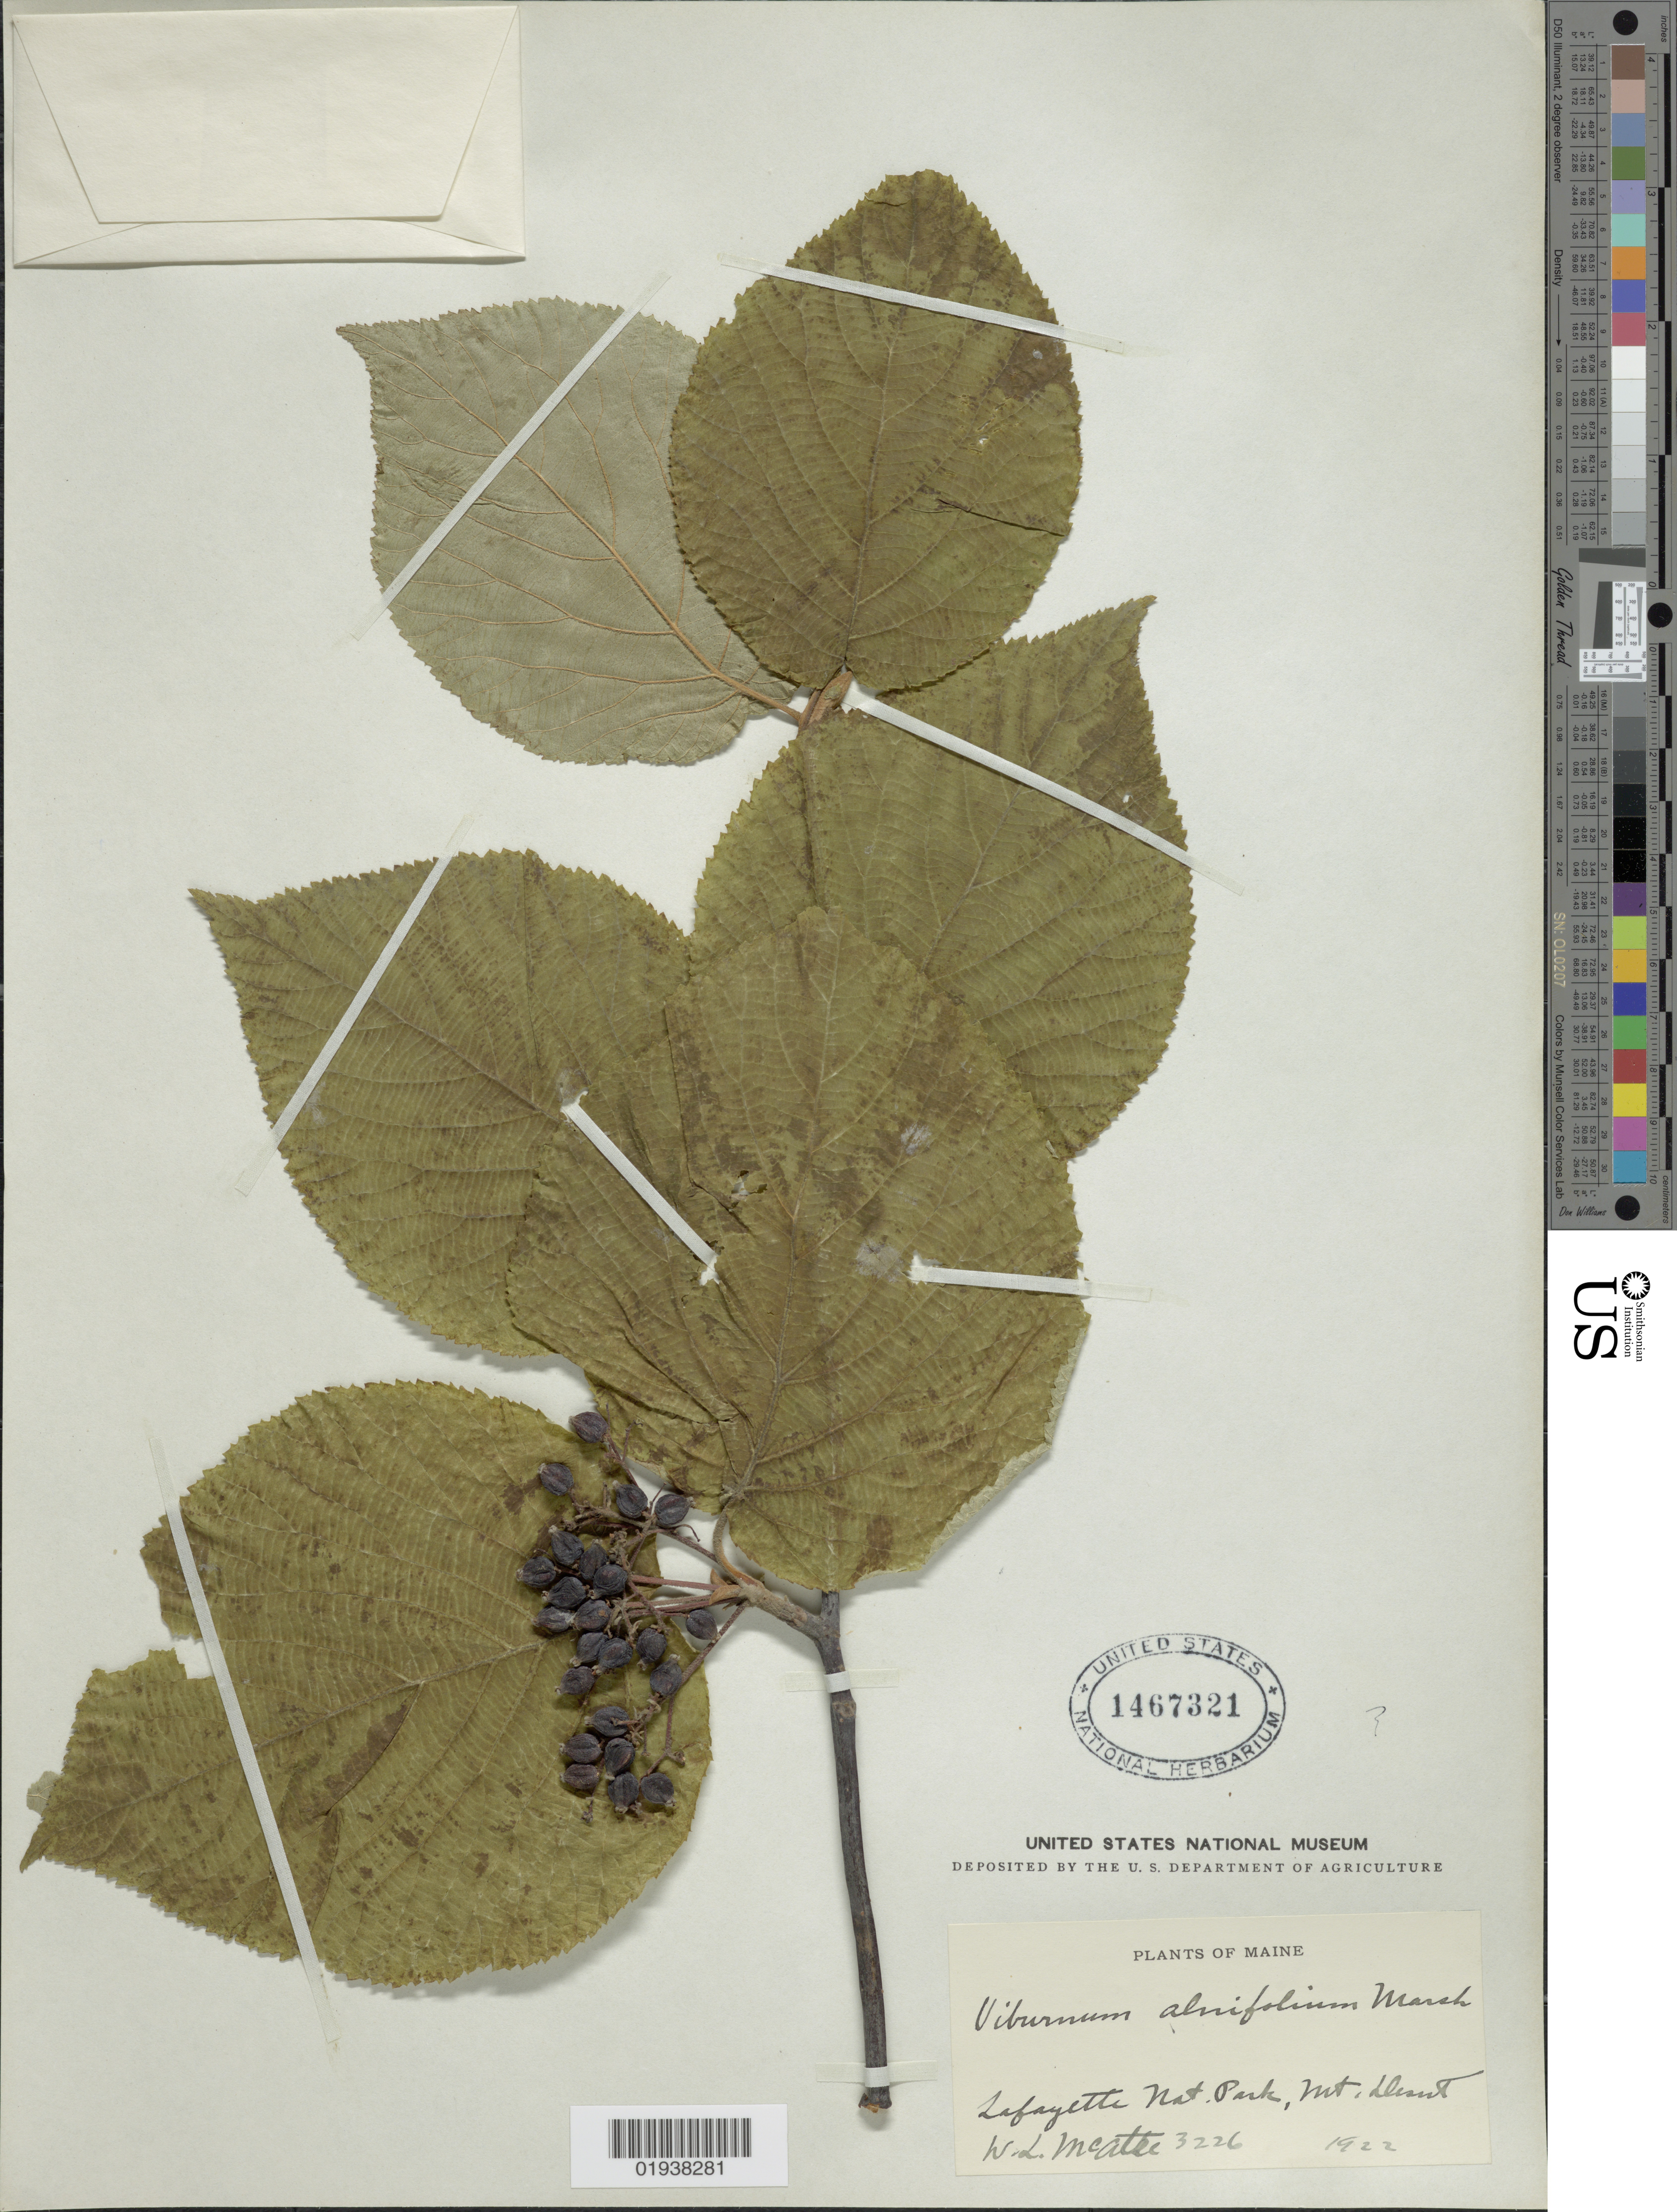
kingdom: Plantae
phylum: Tracheophyta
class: Magnoliopsida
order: Dipsacales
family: Viburnaceae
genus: Viburnum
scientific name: Viburnum alnifolium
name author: Marshall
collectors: W. McAtee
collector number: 3226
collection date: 1922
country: United States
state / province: Maine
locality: Lafayette Nat. Park, Mt. Dent.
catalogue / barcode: US 1467321